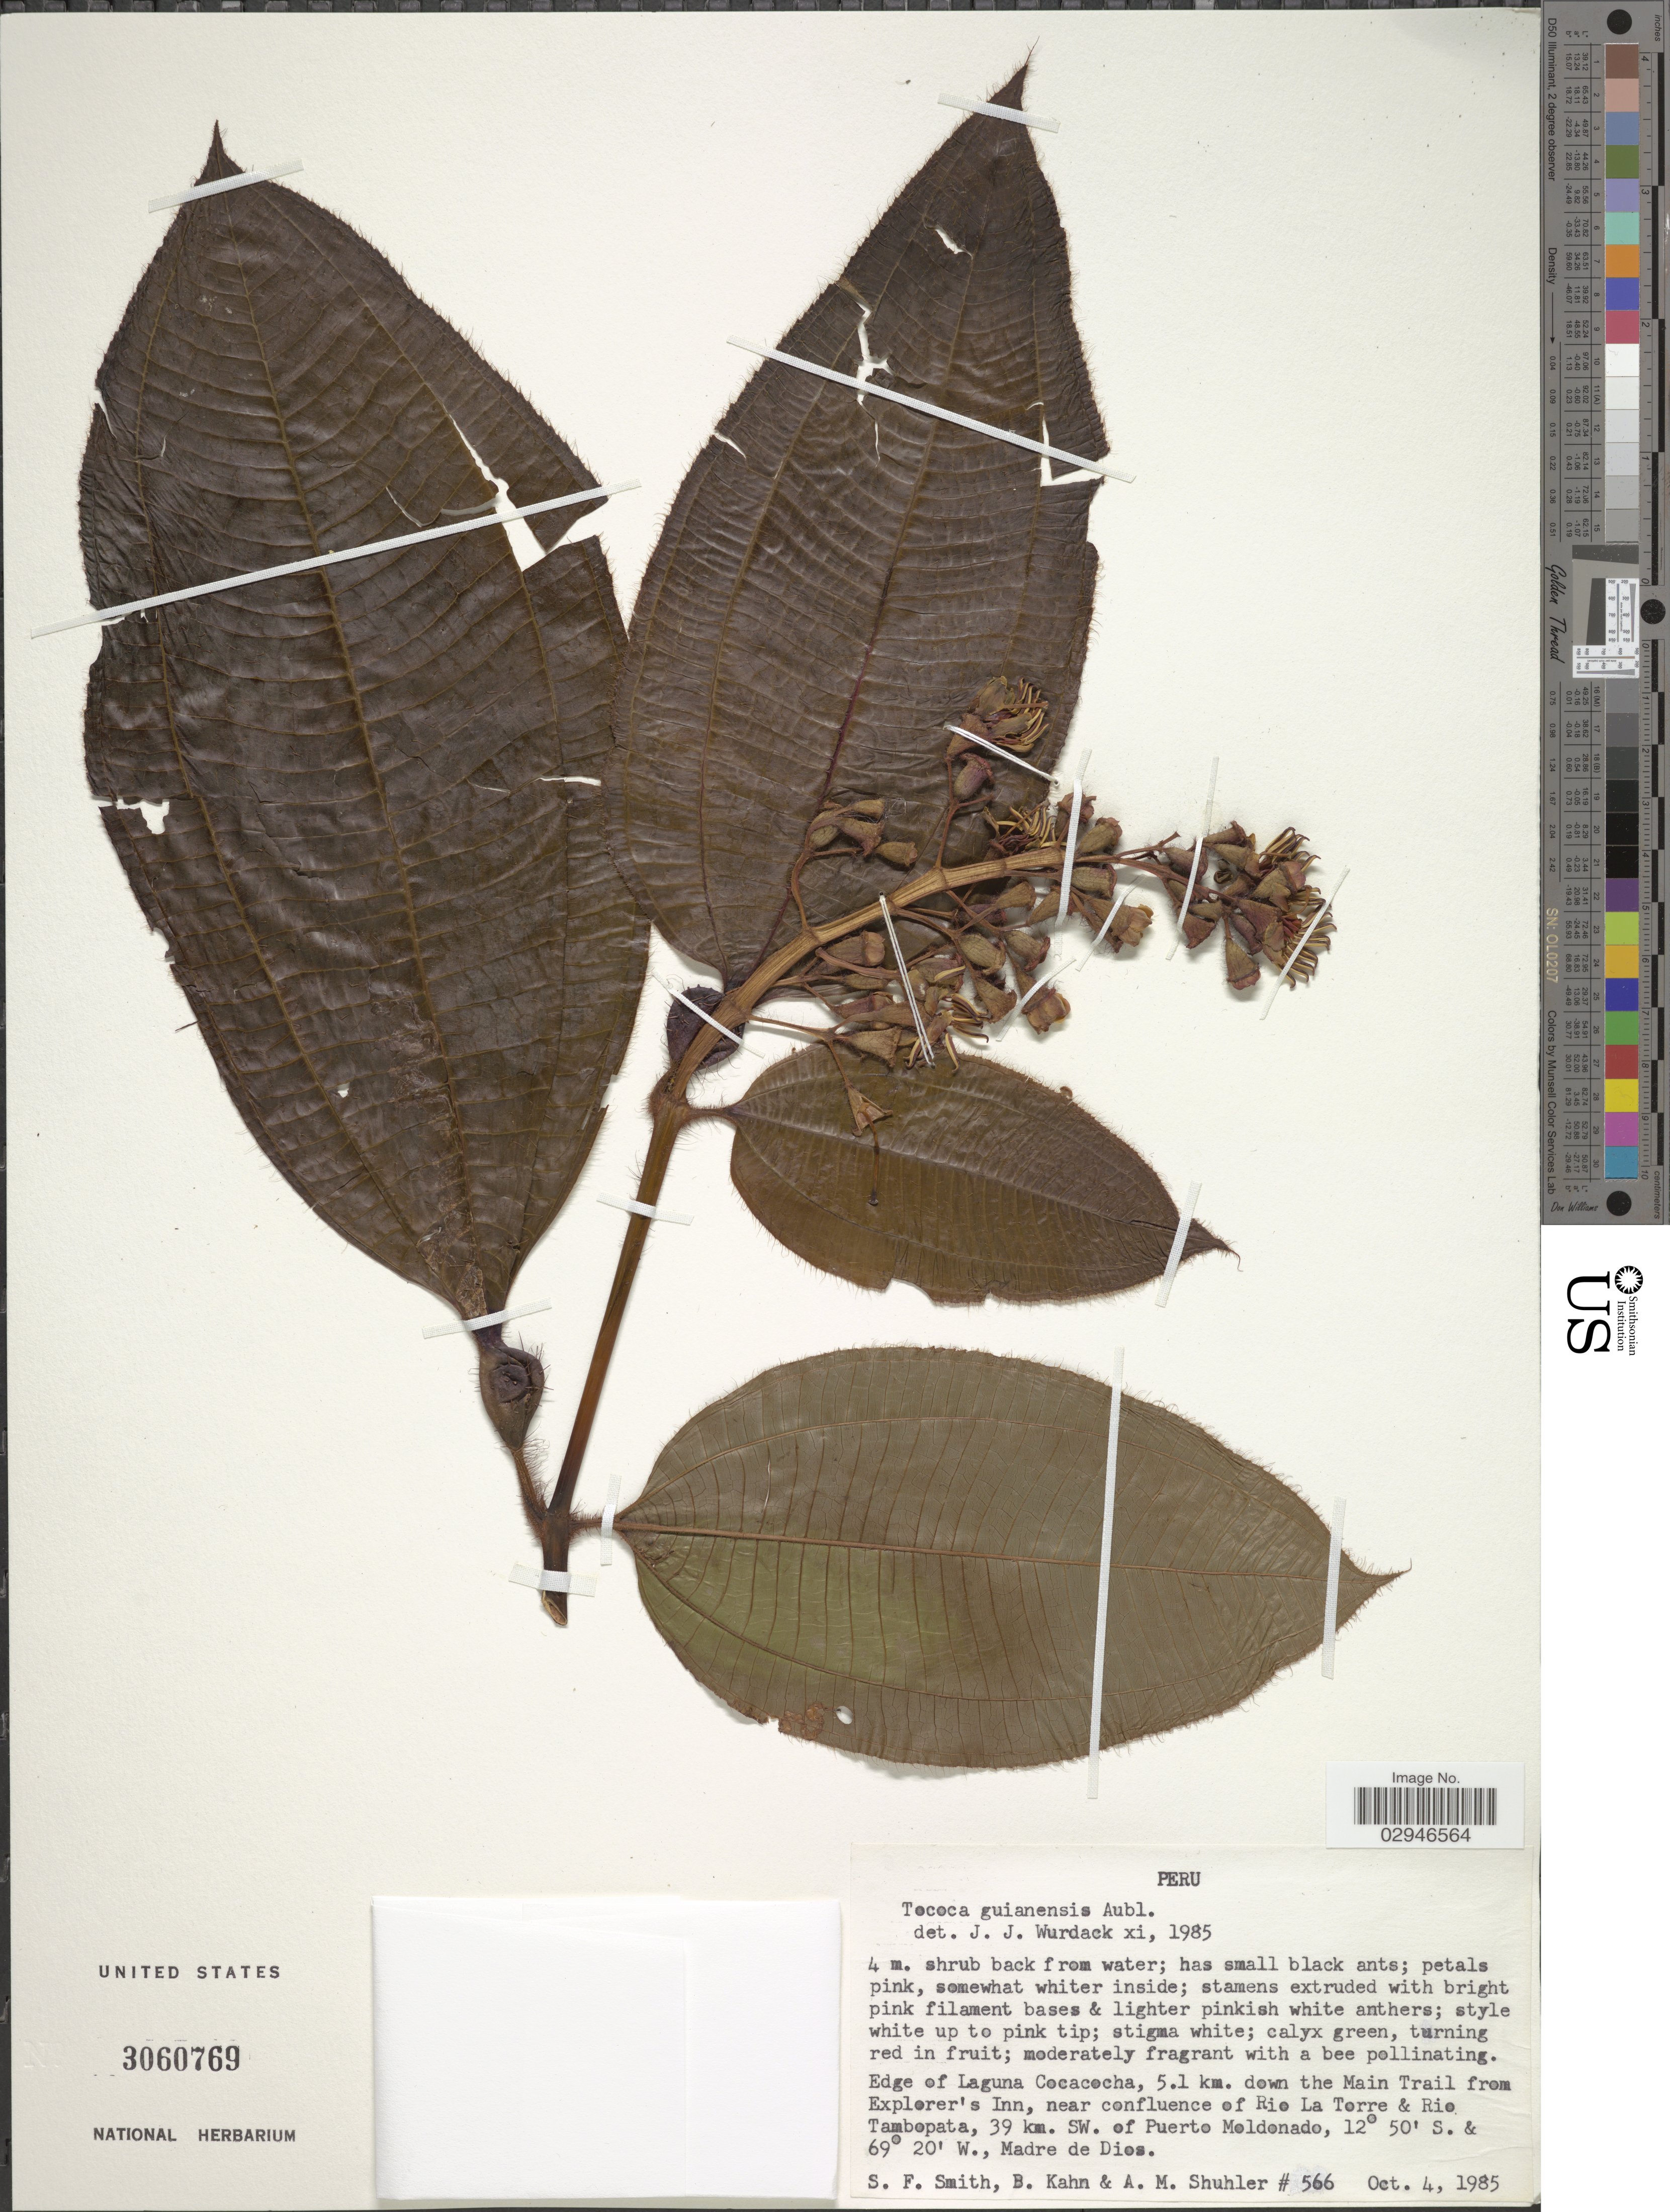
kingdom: Plantae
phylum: Tracheophyta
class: Magnoliopsida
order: Myrtales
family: Melastomataceae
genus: Tococa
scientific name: Tococa guianensis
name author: Aubl.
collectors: S.F. Smith, B. Kahn & A. Shuhler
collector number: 566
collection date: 1985-10-04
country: Peru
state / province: Madre de Dios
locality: Edge of Laguna Cocacocha, 5.1 km. down the Main Trail from Explorer's Inn, near confluence of Rio La Torre & Rio Tambopata, 39 km. SW. of Puerto Moldonado.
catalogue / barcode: US 3060769